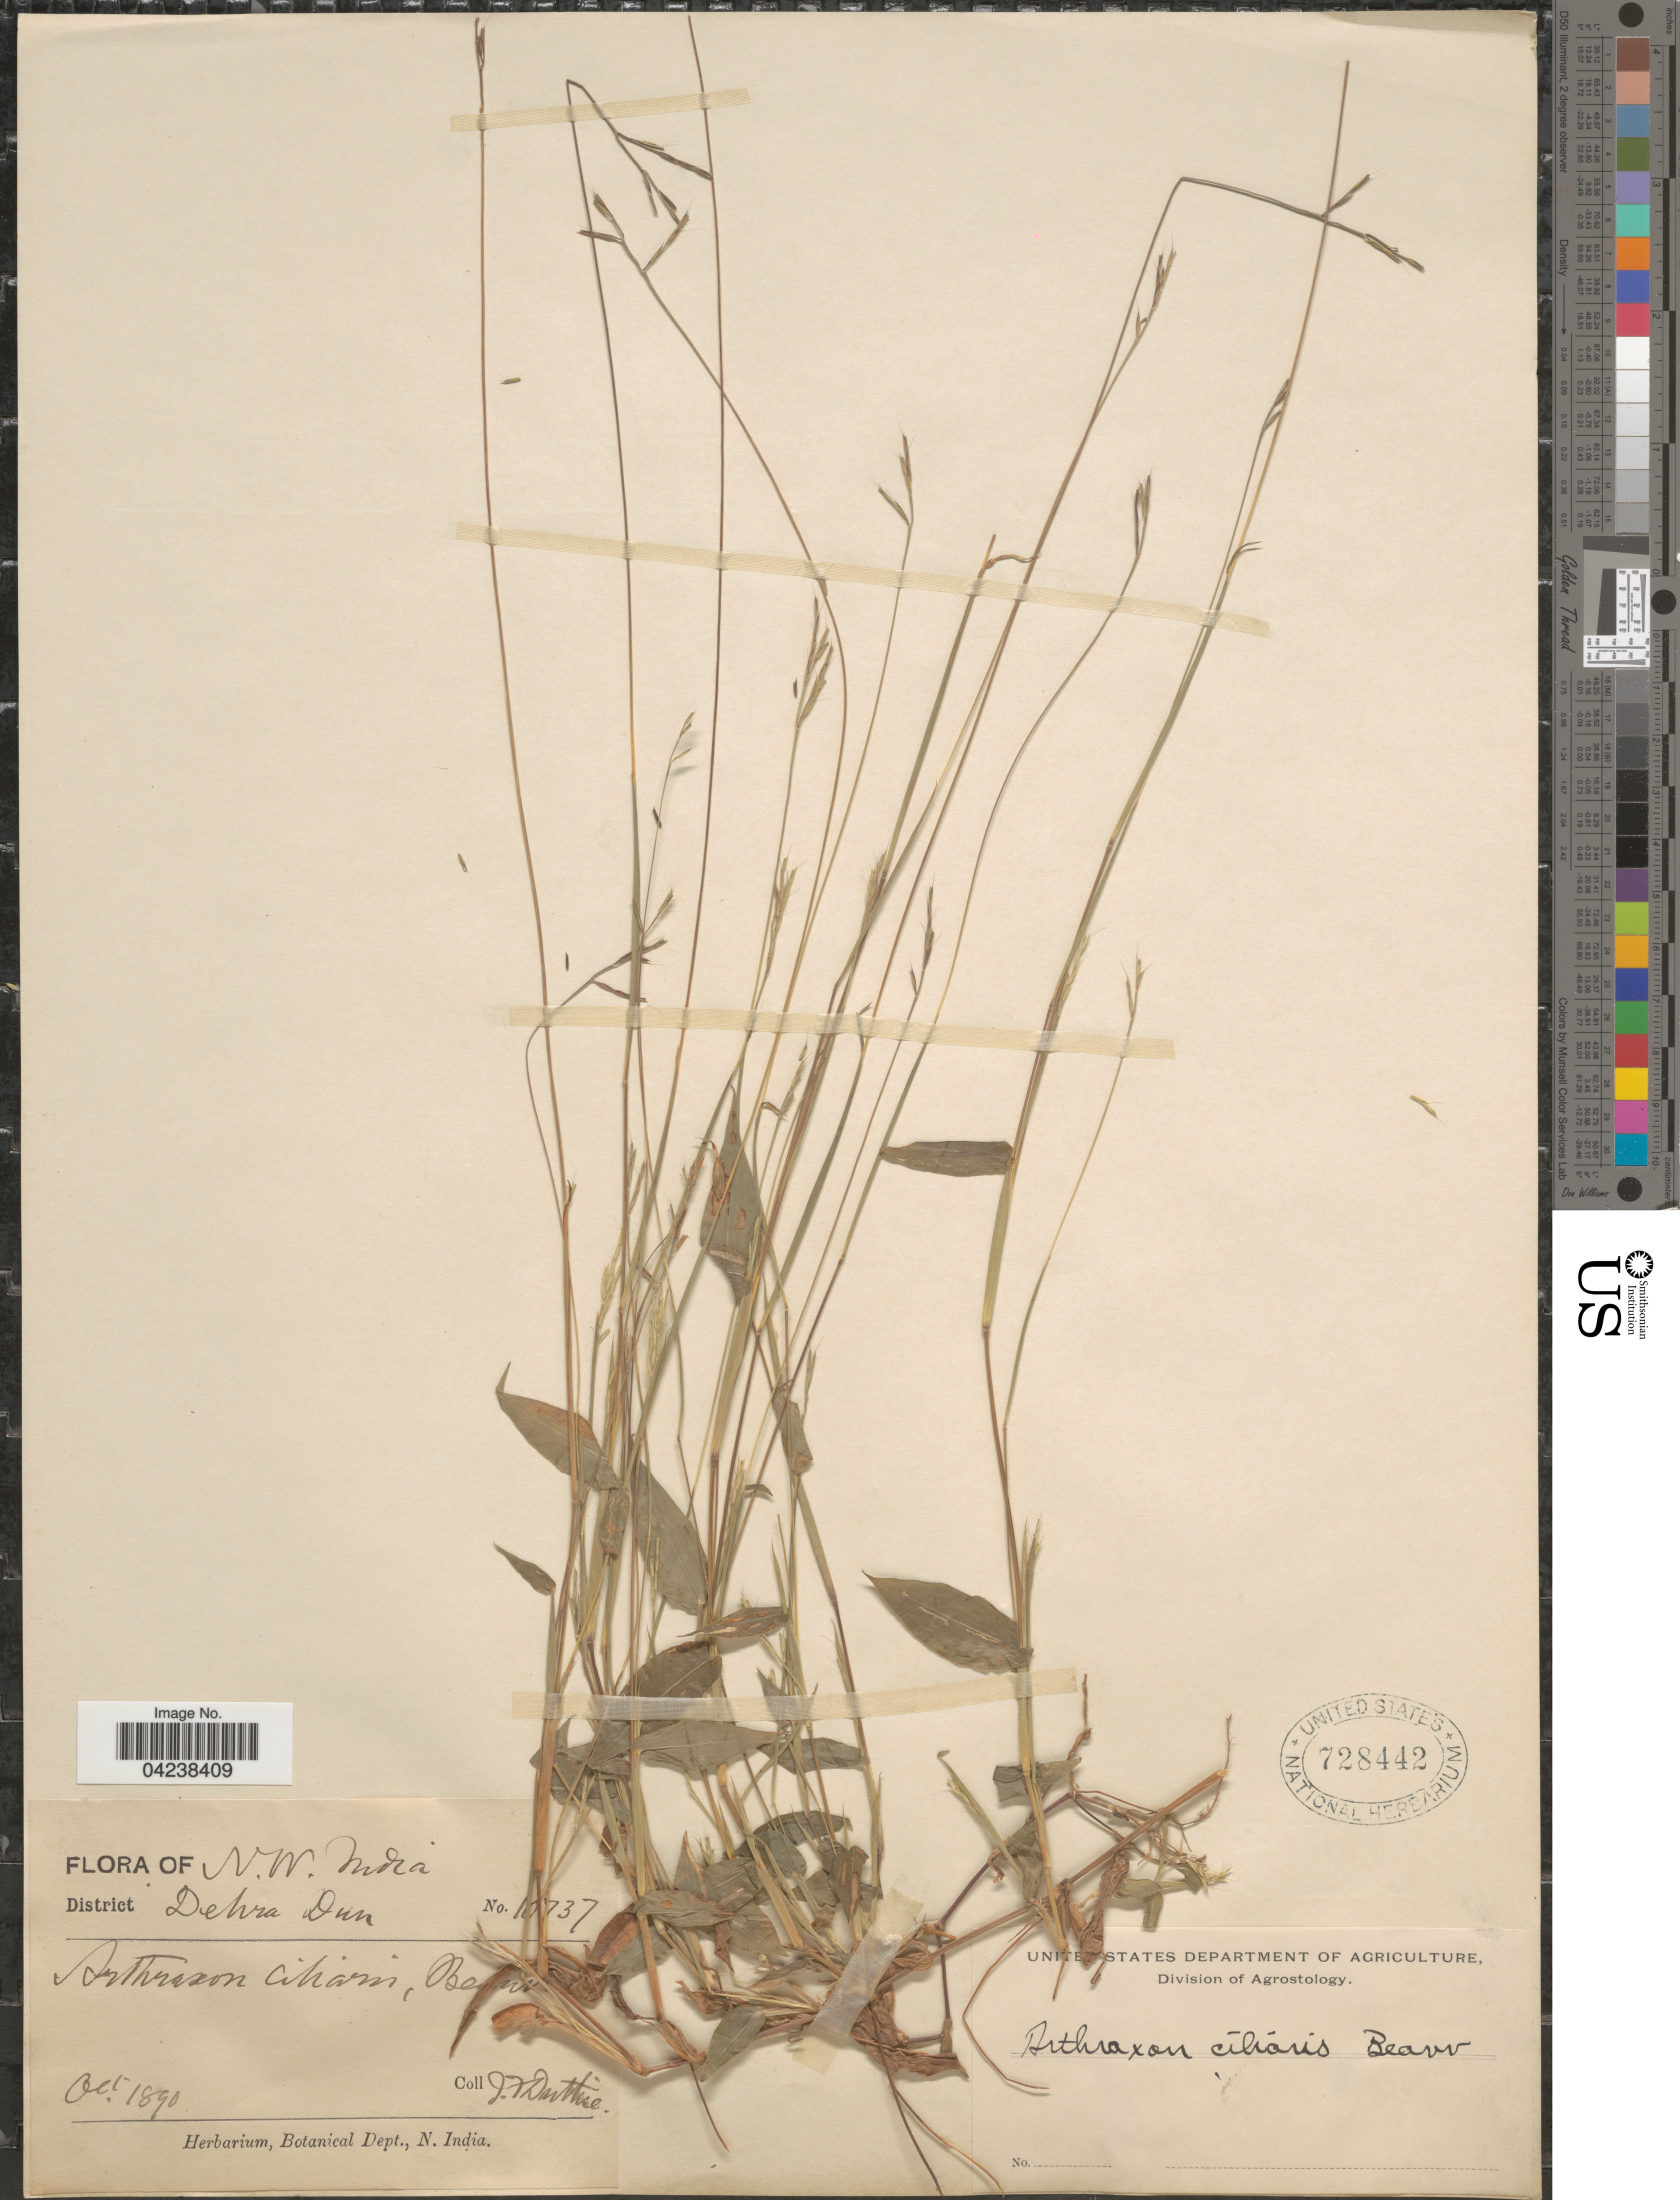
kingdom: Plantae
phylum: Tracheophyta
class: Liliopsida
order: Poales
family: Poaceae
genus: Arthraxon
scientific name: Arthraxon hispidus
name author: (Thunb.) Makino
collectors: J. F. Duthie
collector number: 1!737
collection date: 1890-10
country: India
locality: N.W. India. District Dehra Dun.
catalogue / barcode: US 728442